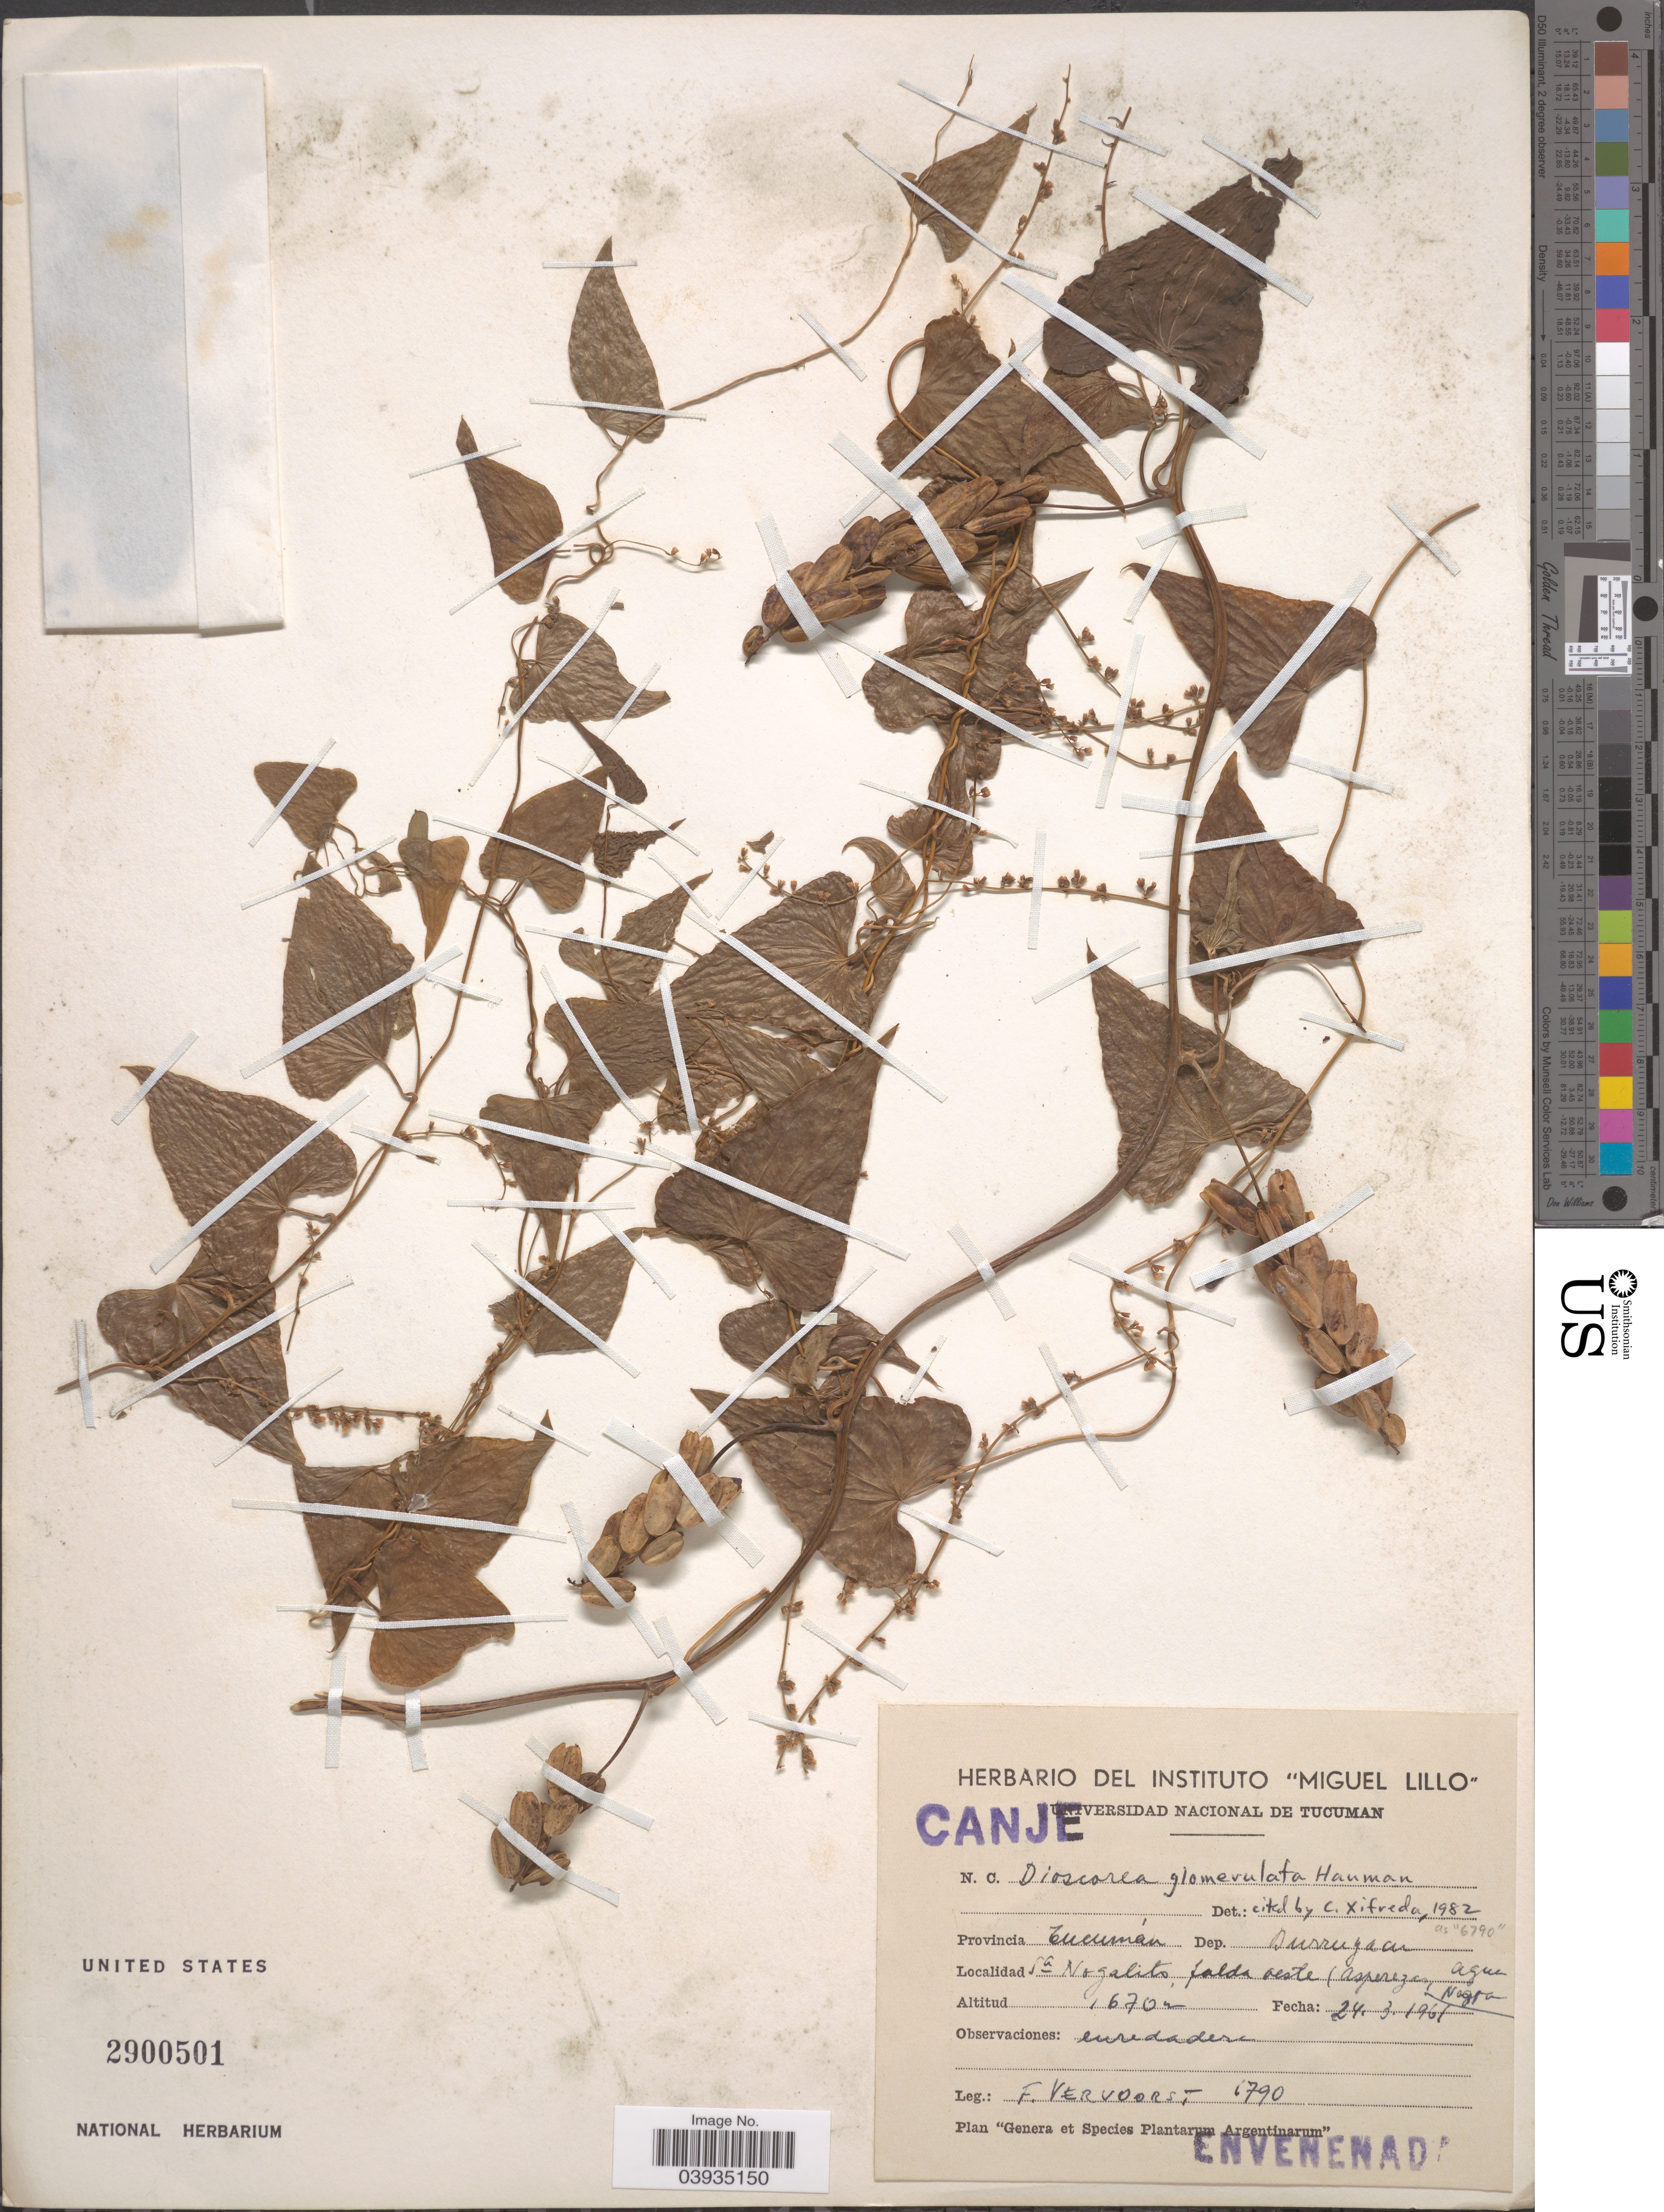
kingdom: Plantae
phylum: Tracheophyta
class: Liliopsida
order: Dioscoreales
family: Dioscoreaceae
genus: Dioscorea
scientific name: Dioscorea glomerulata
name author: Hauman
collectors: F. Vervoorst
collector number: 1790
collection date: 1961-03-24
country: Argentina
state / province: Tucuman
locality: Dep. Burruyacu. Sa. Nogalito falda oeste (Asperezes, Agua Nigra).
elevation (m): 1670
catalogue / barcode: US 2900501